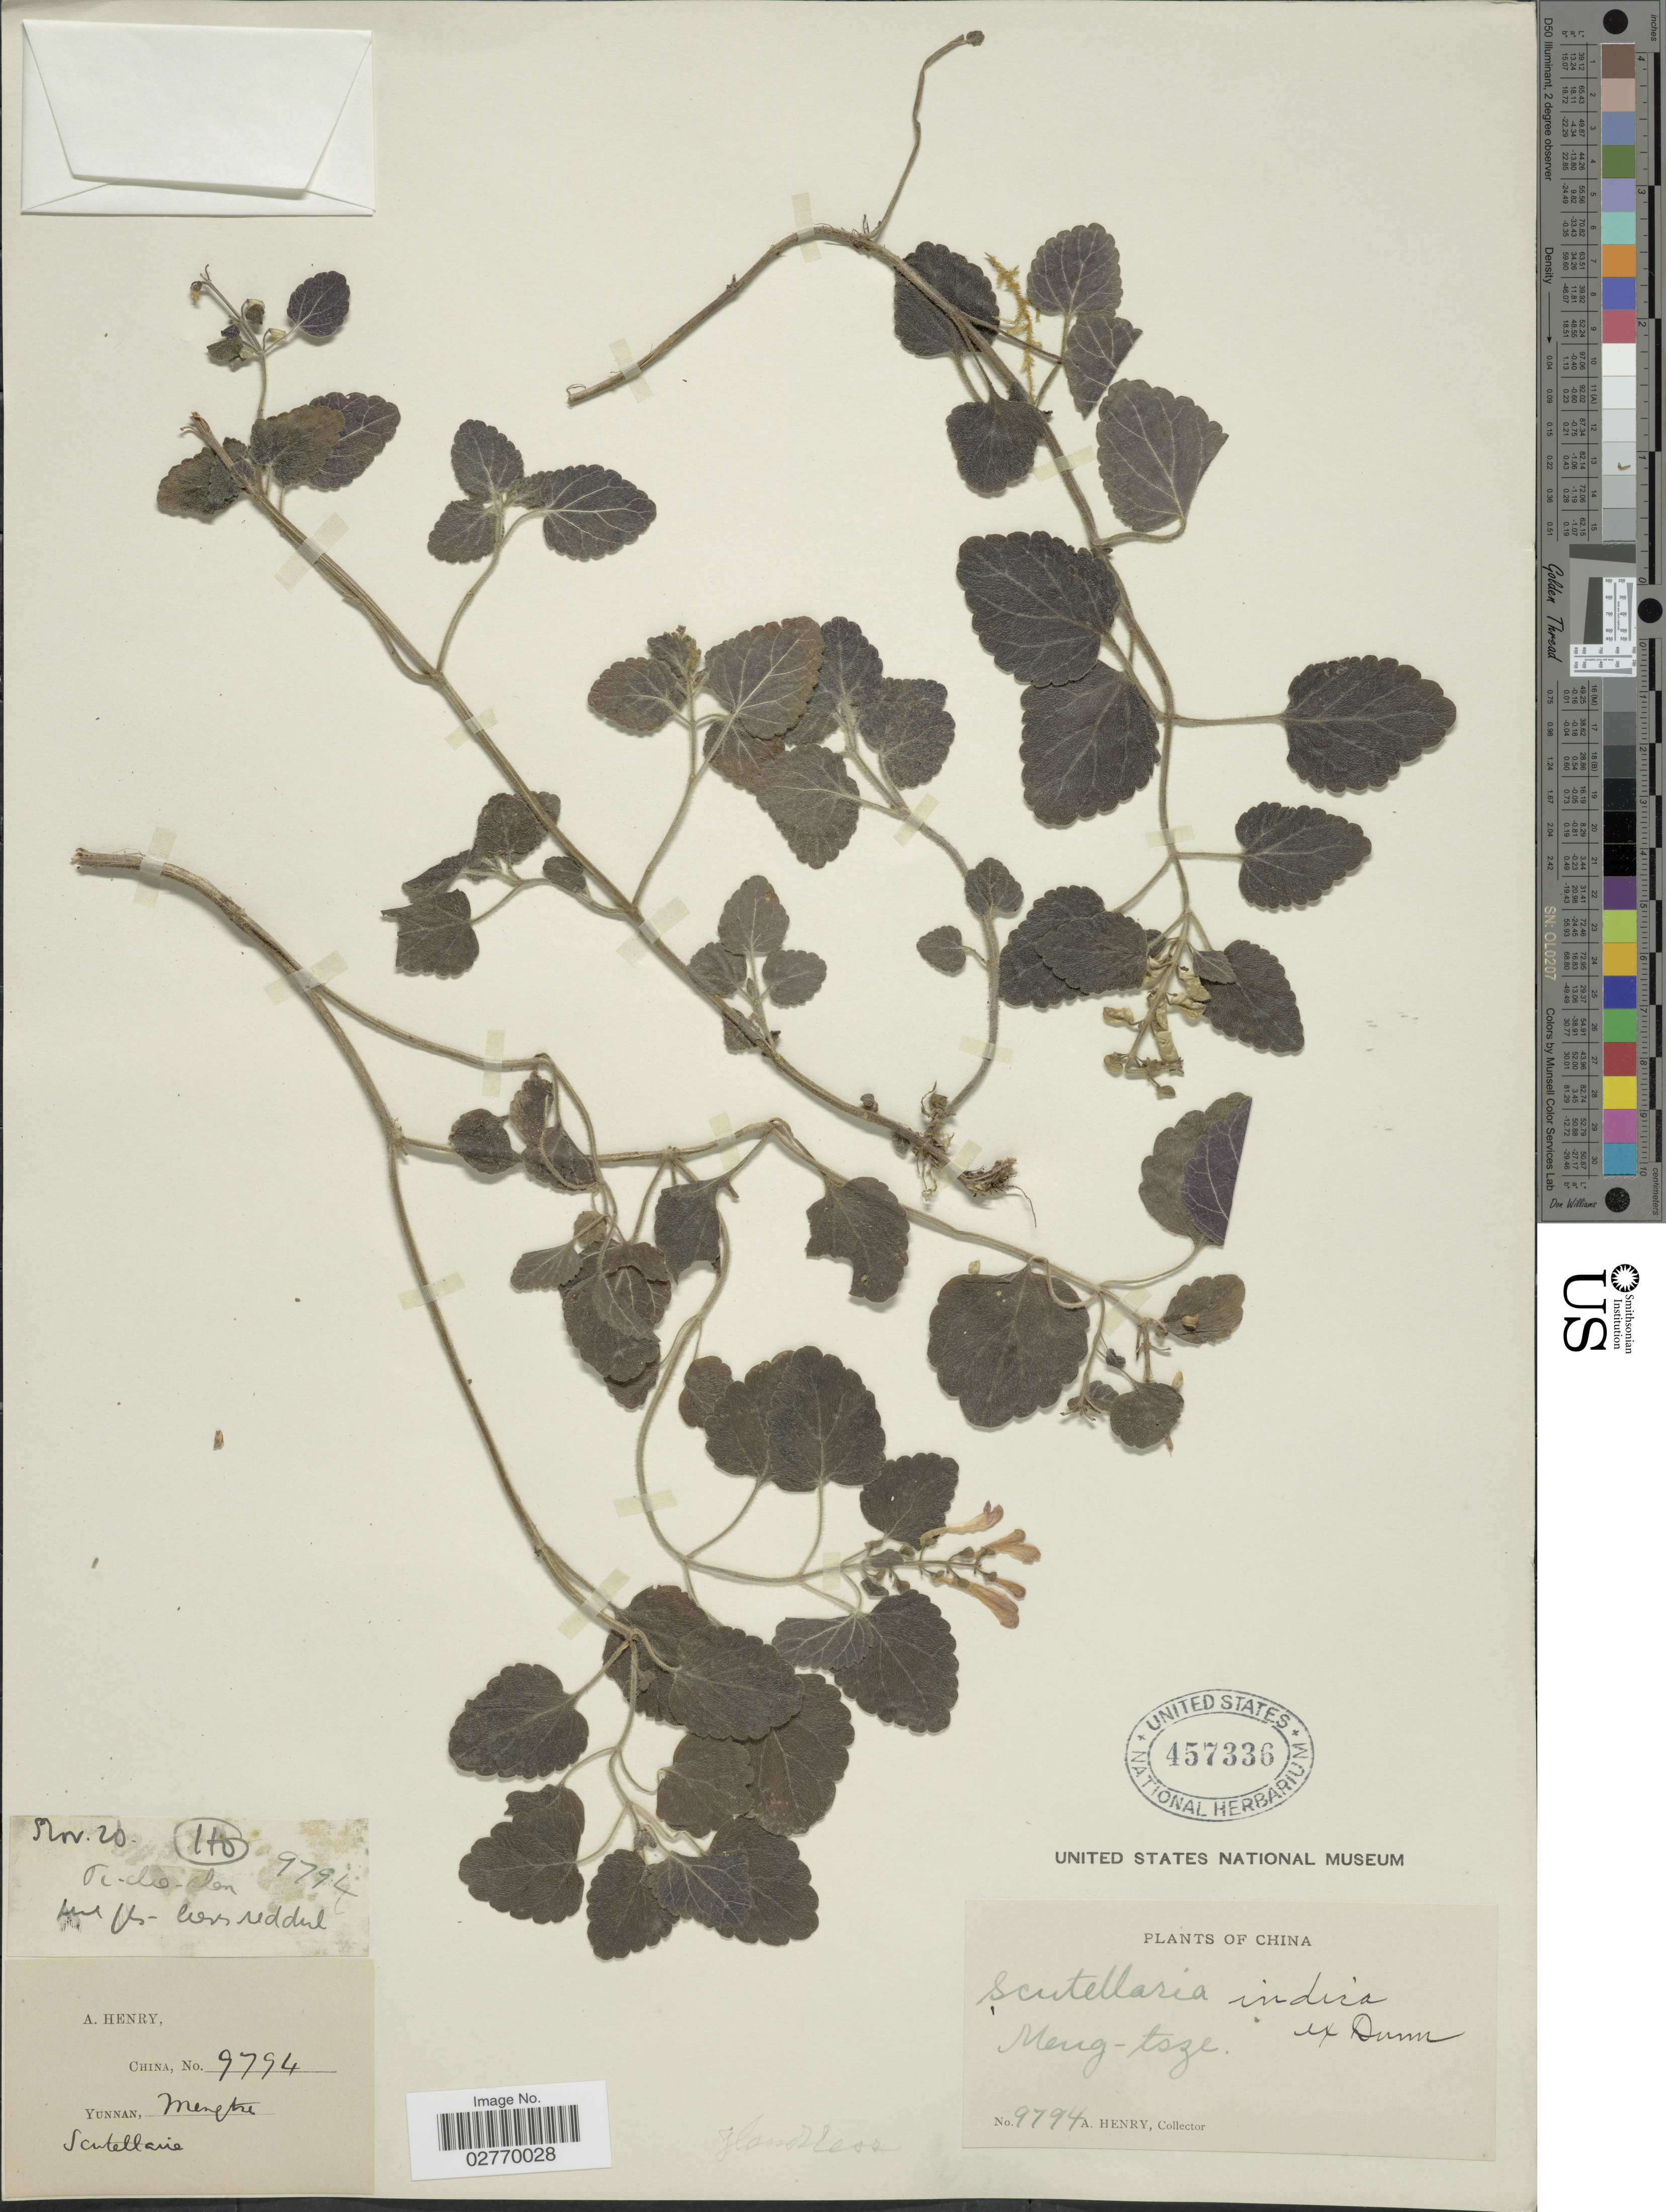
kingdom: Plantae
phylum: Tracheophyta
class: Magnoliopsida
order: Lamiales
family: Lamiaceae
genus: Scutellaria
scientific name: Scutellaria indica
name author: L.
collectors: A. Henry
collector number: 9794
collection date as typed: Transcribed d/m/y: /11/20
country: China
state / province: Yunnan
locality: Meng-tsze.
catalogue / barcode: US 457336